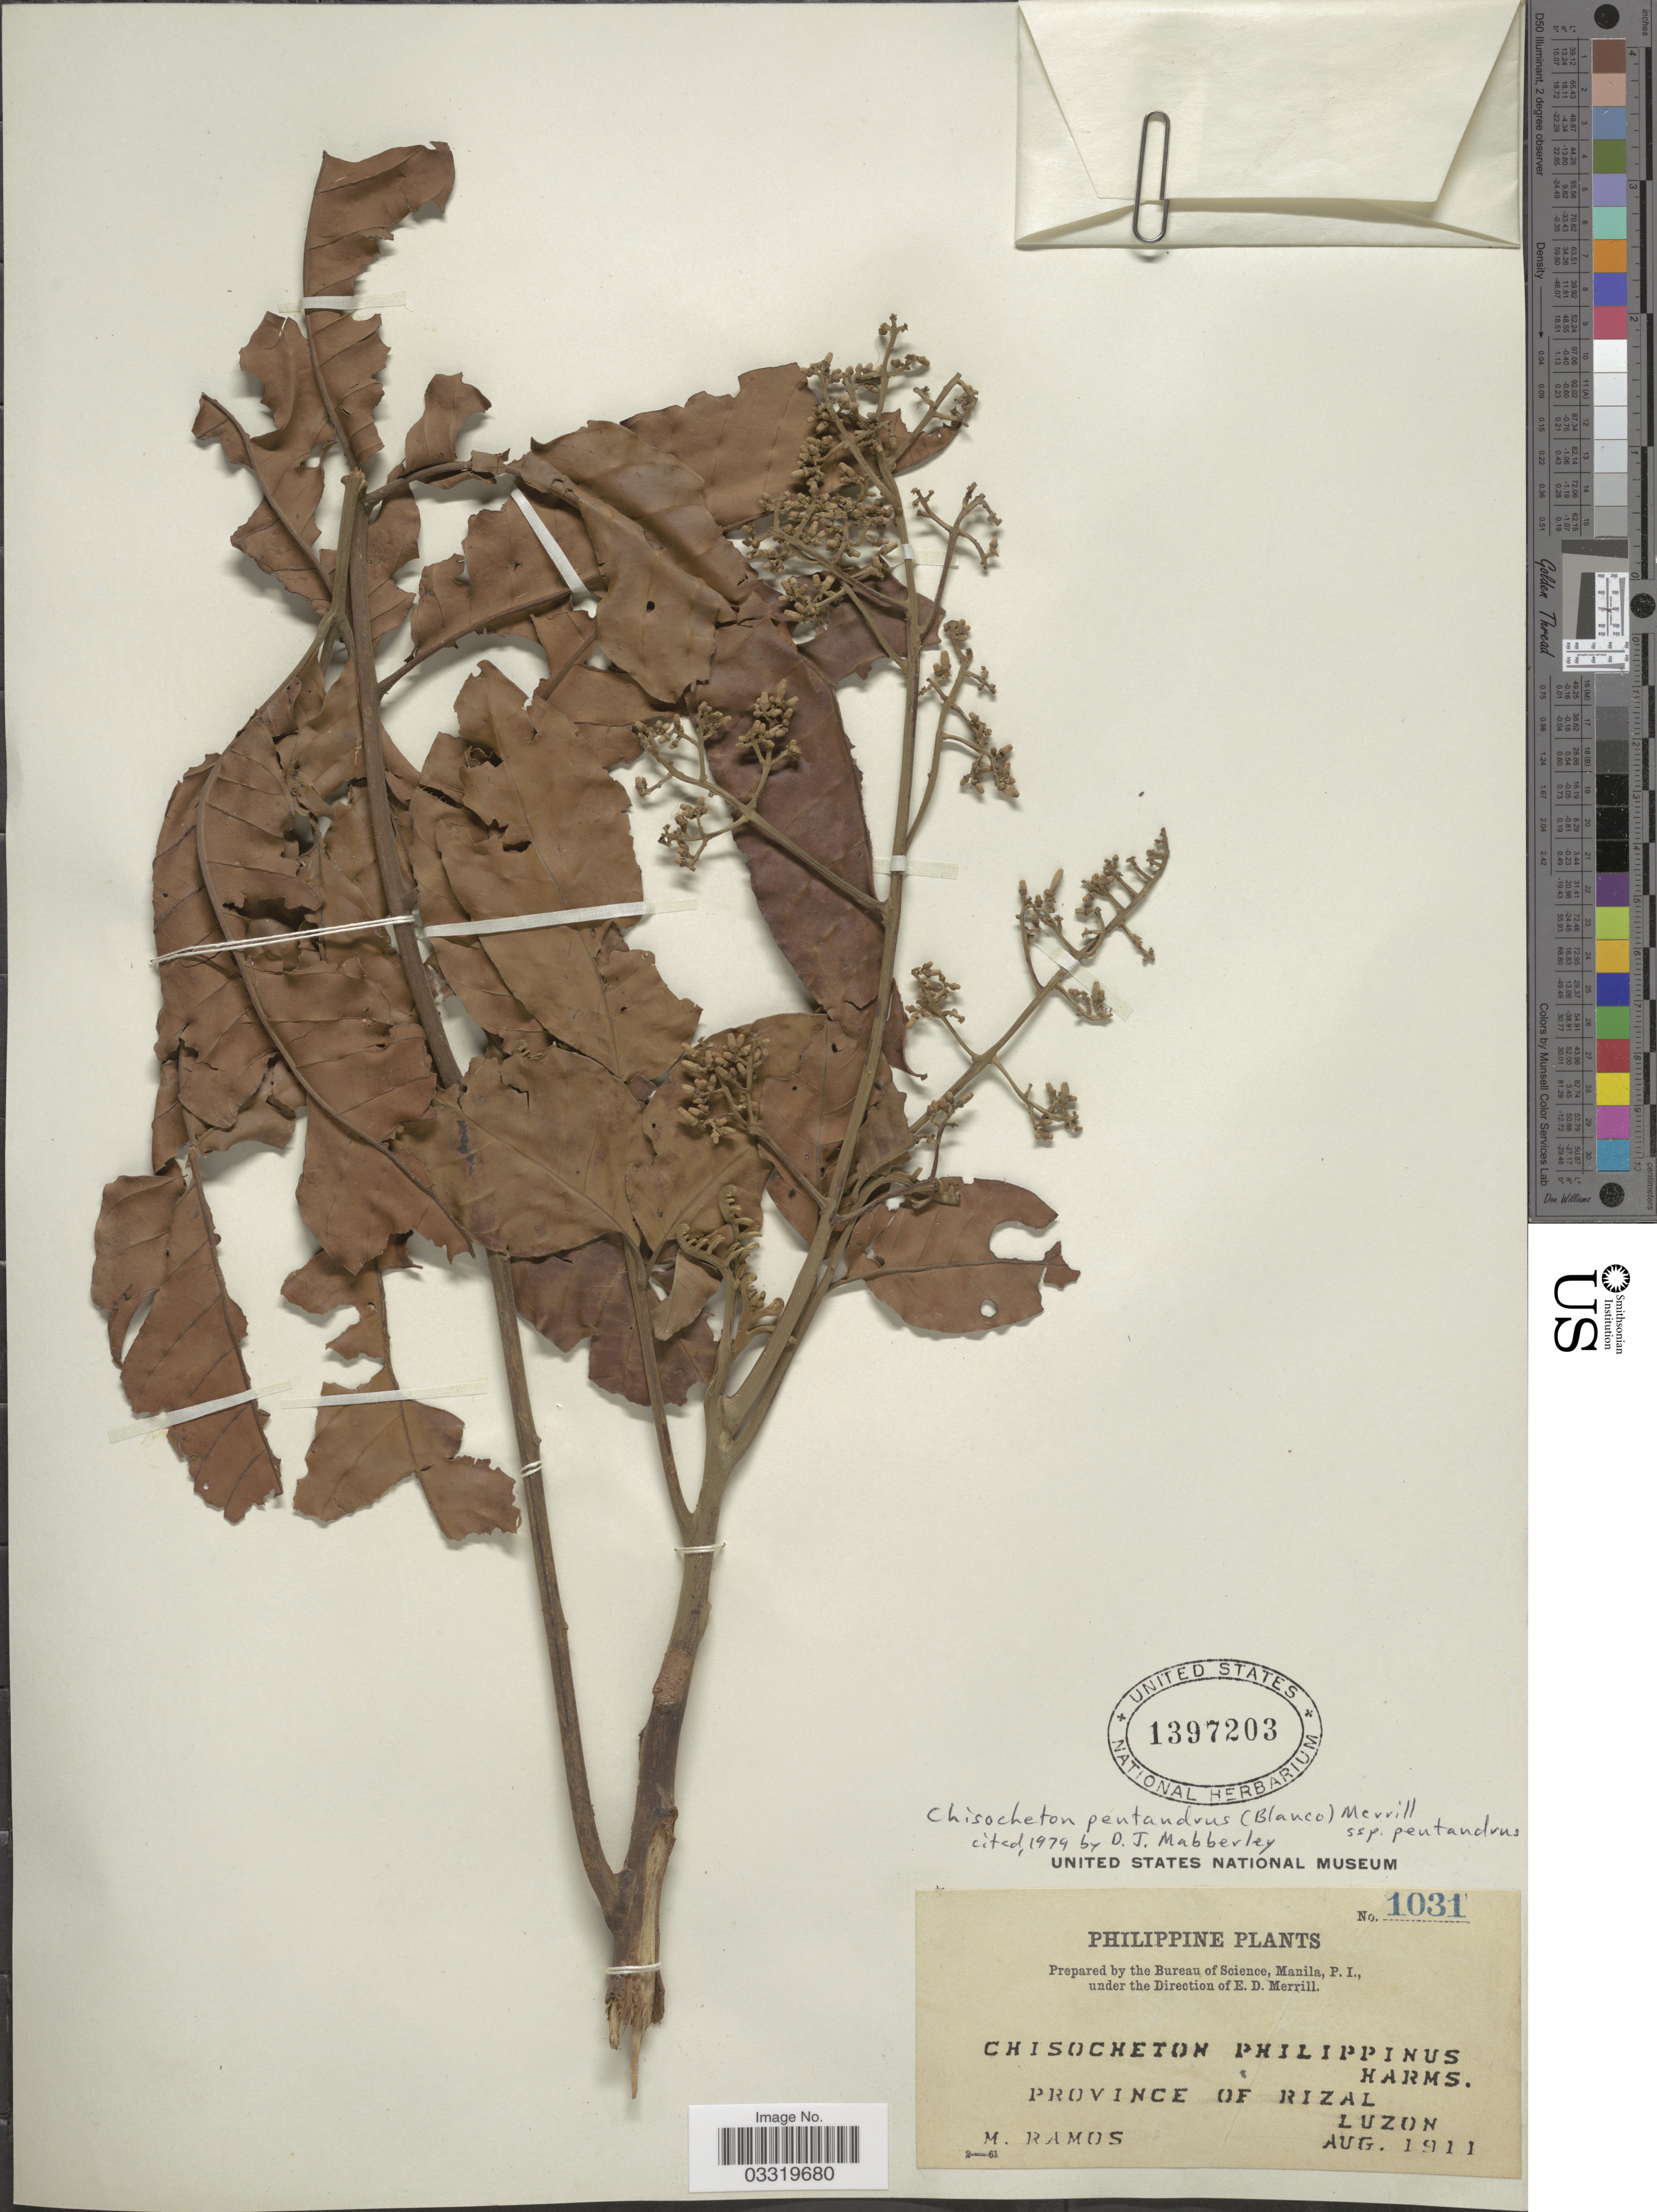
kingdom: Plantae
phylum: Tracheophyta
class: Magnoliopsida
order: Sapindales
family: Meliaceae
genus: Chisocheton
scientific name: Chisocheton pentandrus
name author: (Blanco) Merr.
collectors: M. Ramos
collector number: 1031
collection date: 1911-08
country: Philippines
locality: Province of Rizal. Luzon.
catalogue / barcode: US 1397203